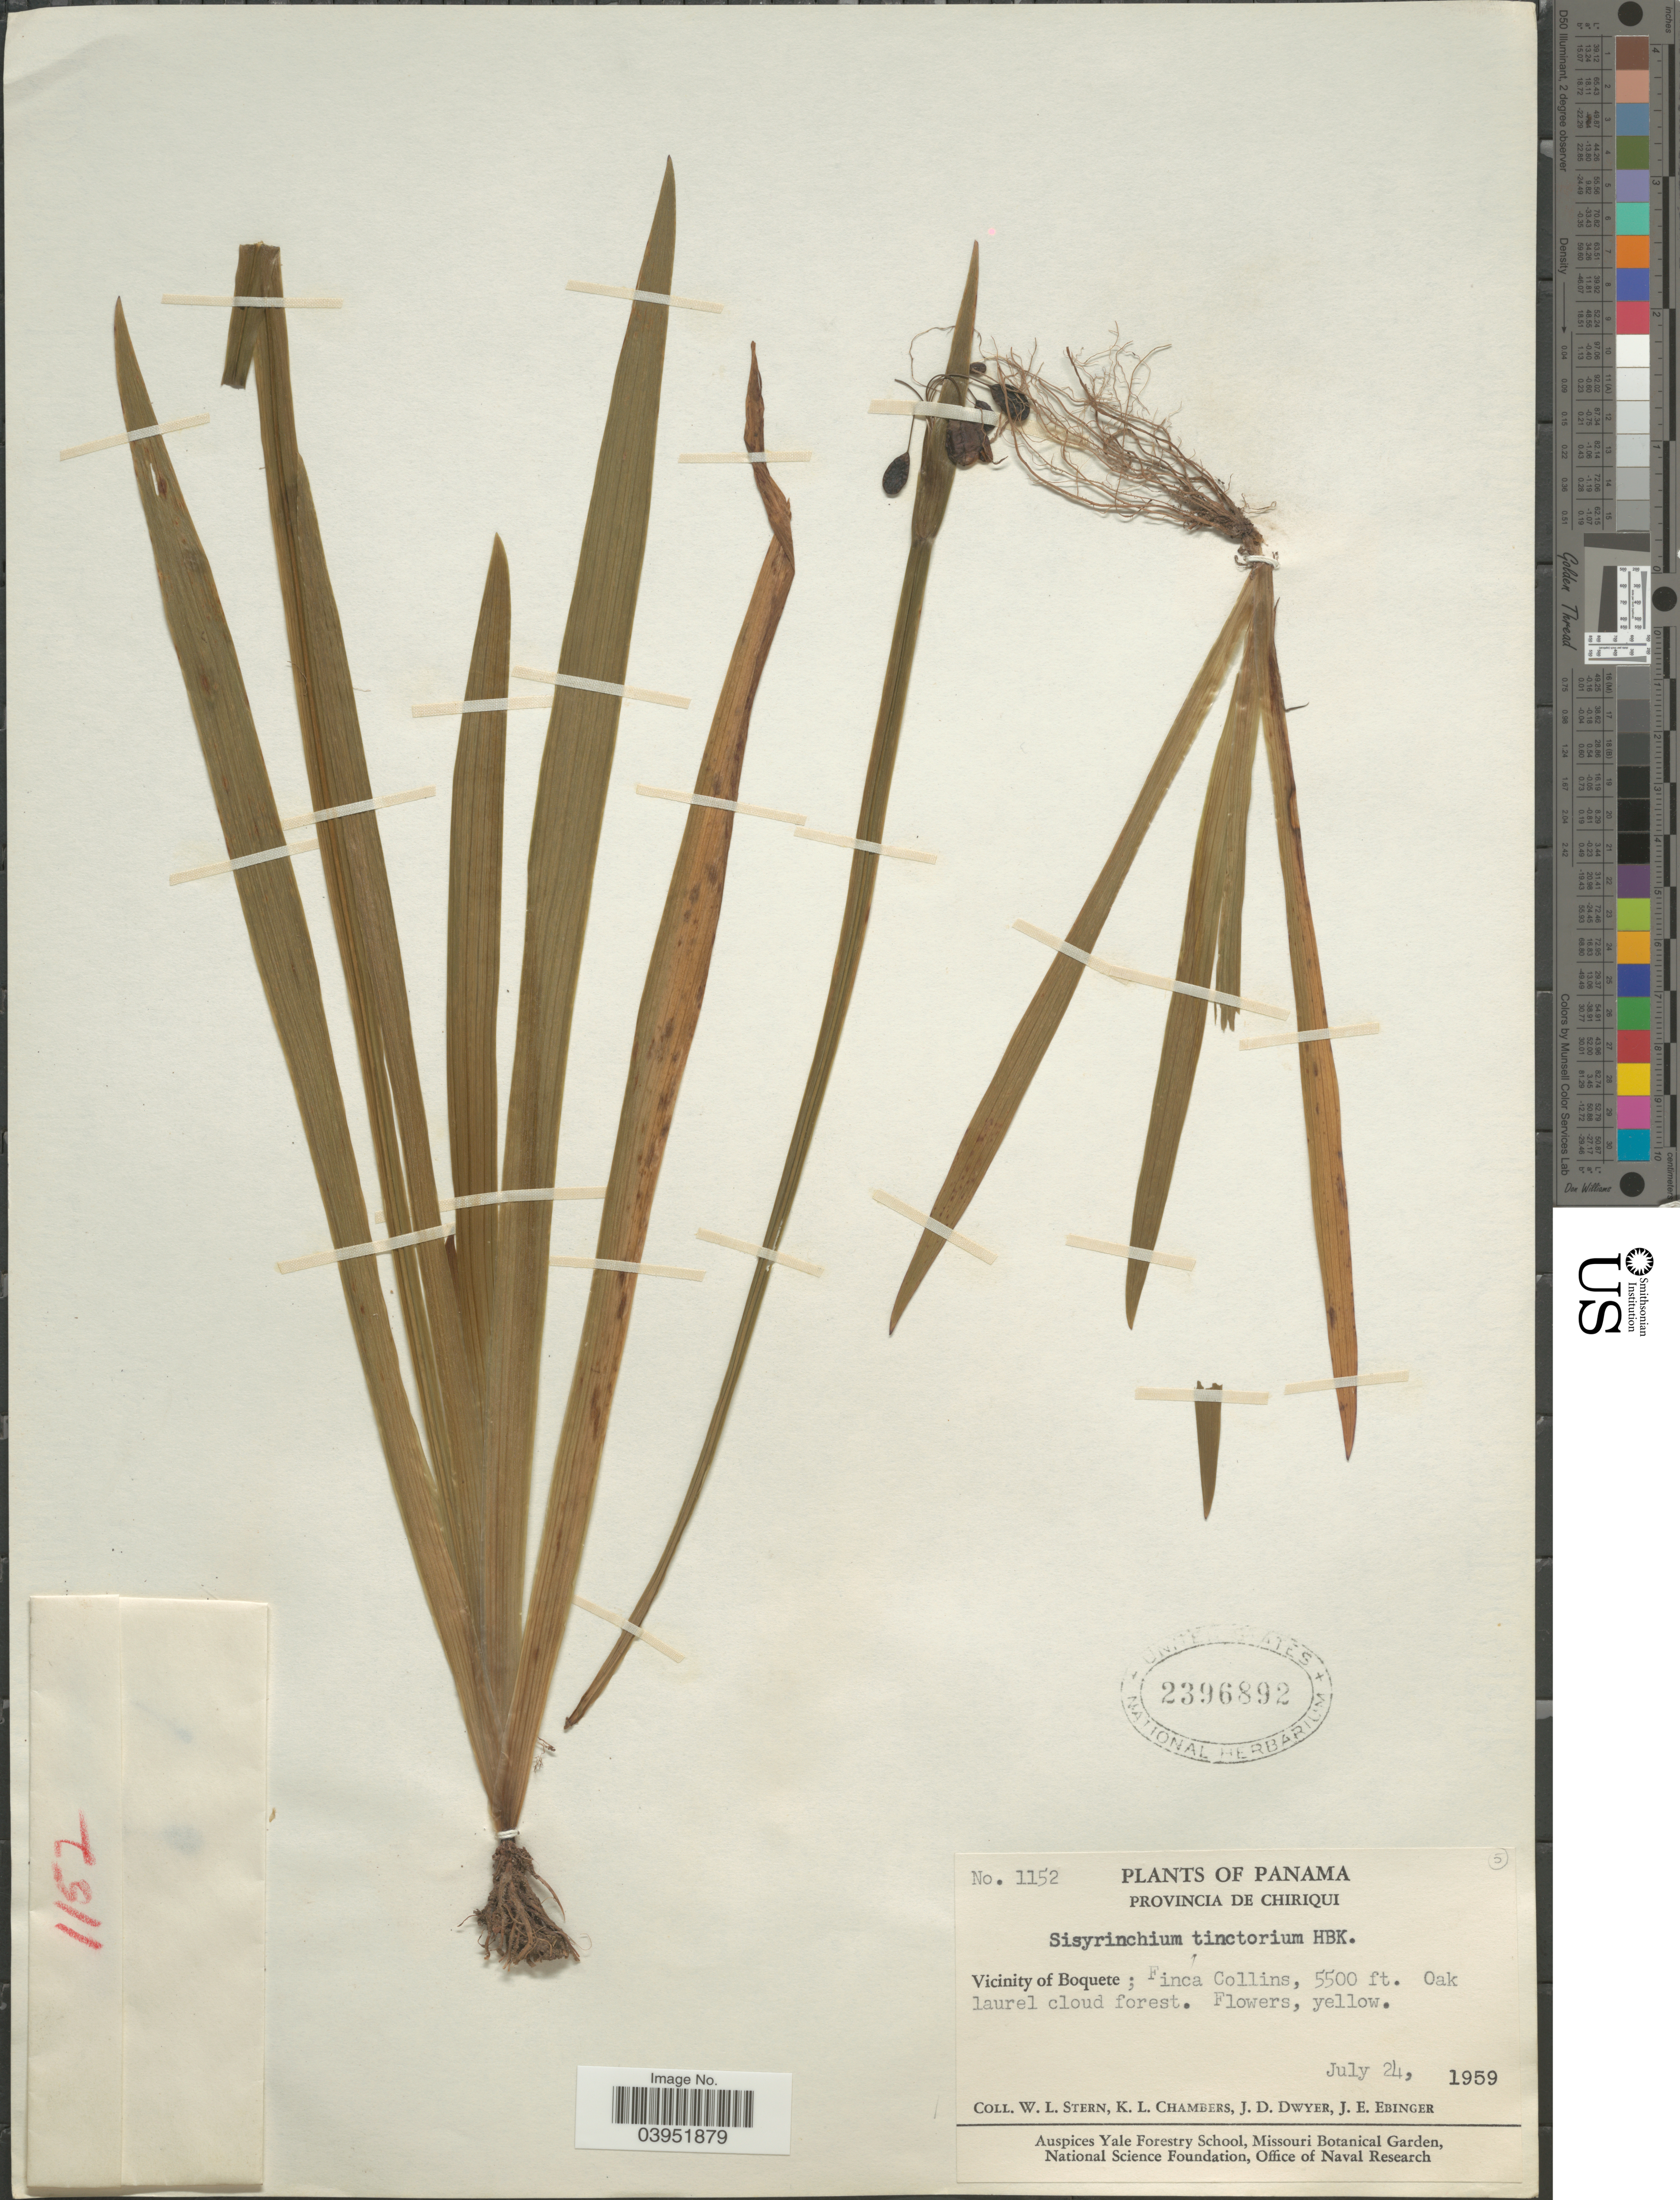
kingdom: Plantae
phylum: Tracheophyta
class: Liliopsida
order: Asparagales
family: Iridaceae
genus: Sisyrinchium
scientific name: Sisyrinchium tinctorium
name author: Kunth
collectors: W. L. Stern, K. Chambers, J. D. Dwyer & J. Ebinger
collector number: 1152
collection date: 1959-07-24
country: Panama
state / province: Chiriqui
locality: Vicinity of Boquete; Finca Collins, Oak laurel cloud forest.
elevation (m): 1676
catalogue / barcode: US 2396892